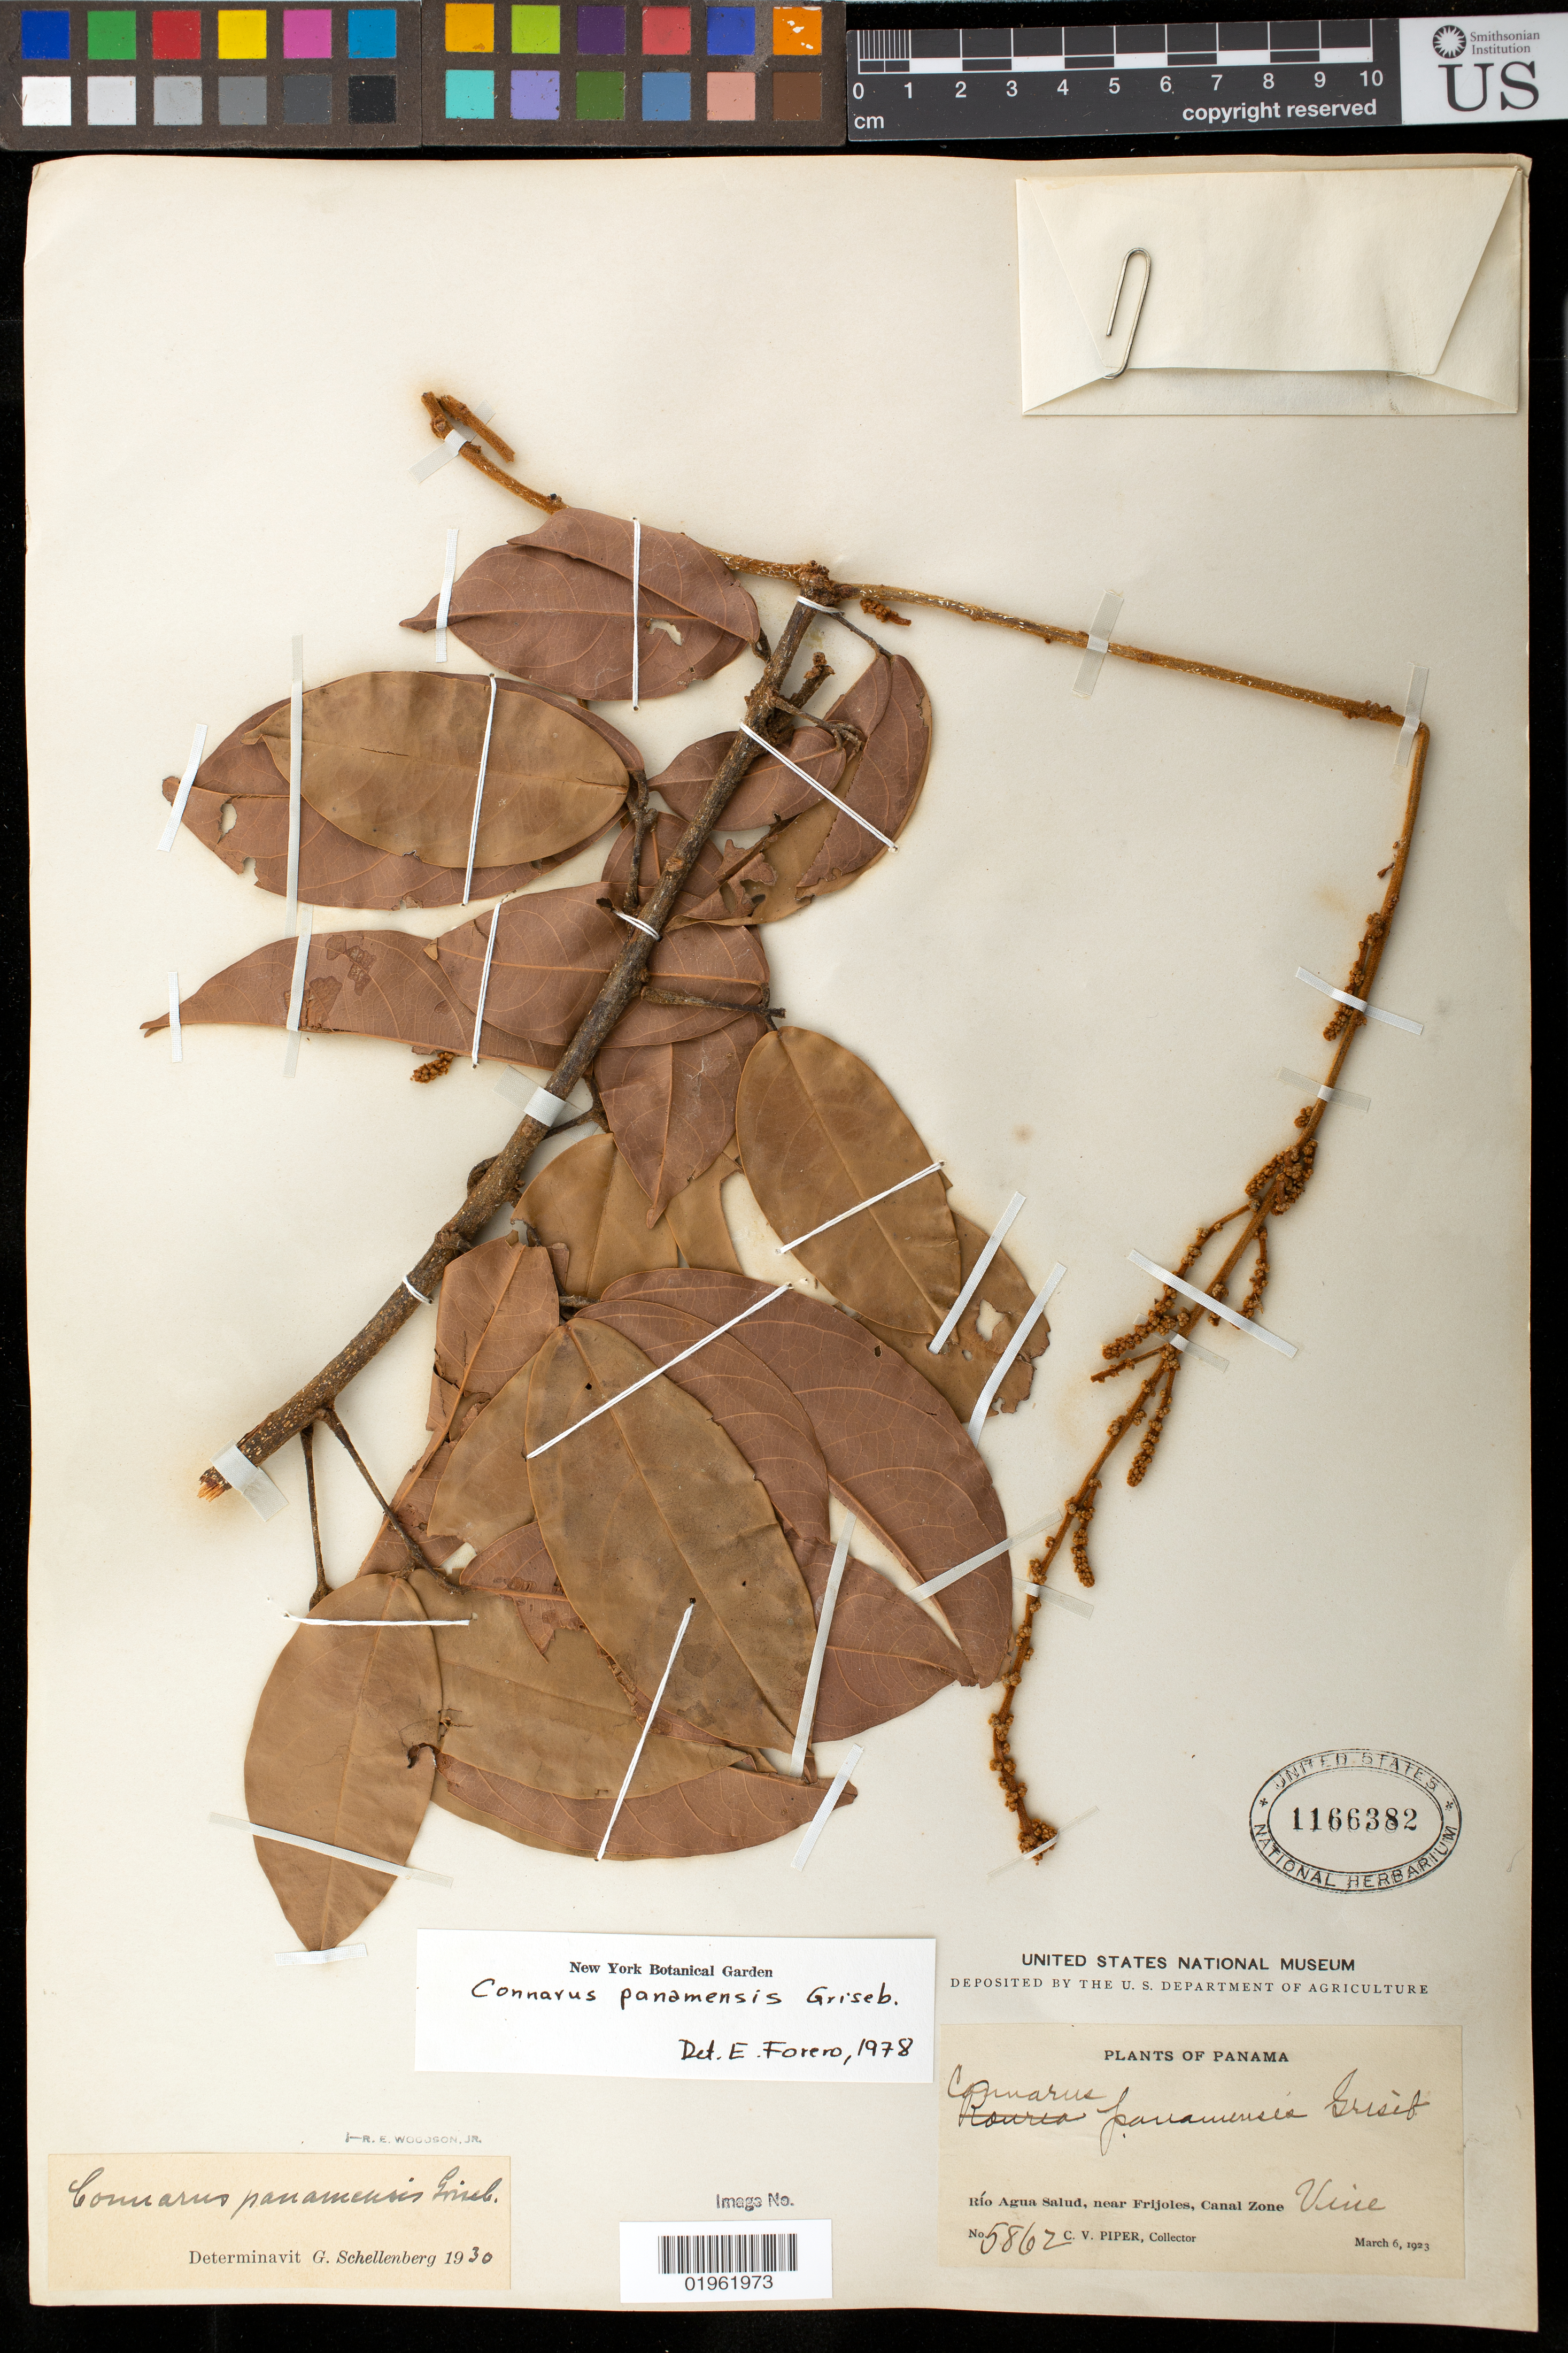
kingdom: Plantae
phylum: Tracheophyta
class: Magnoliopsida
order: Oxalidales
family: Connaraceae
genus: Connarus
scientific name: Connarus panamensis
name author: Turcz.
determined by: Forero, Enrique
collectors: C. V. Piper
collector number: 5862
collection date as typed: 06 Mar 1923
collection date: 1923-03-06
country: Panama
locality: Rio Agua Salud, near Frijoles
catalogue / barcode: US 1166382